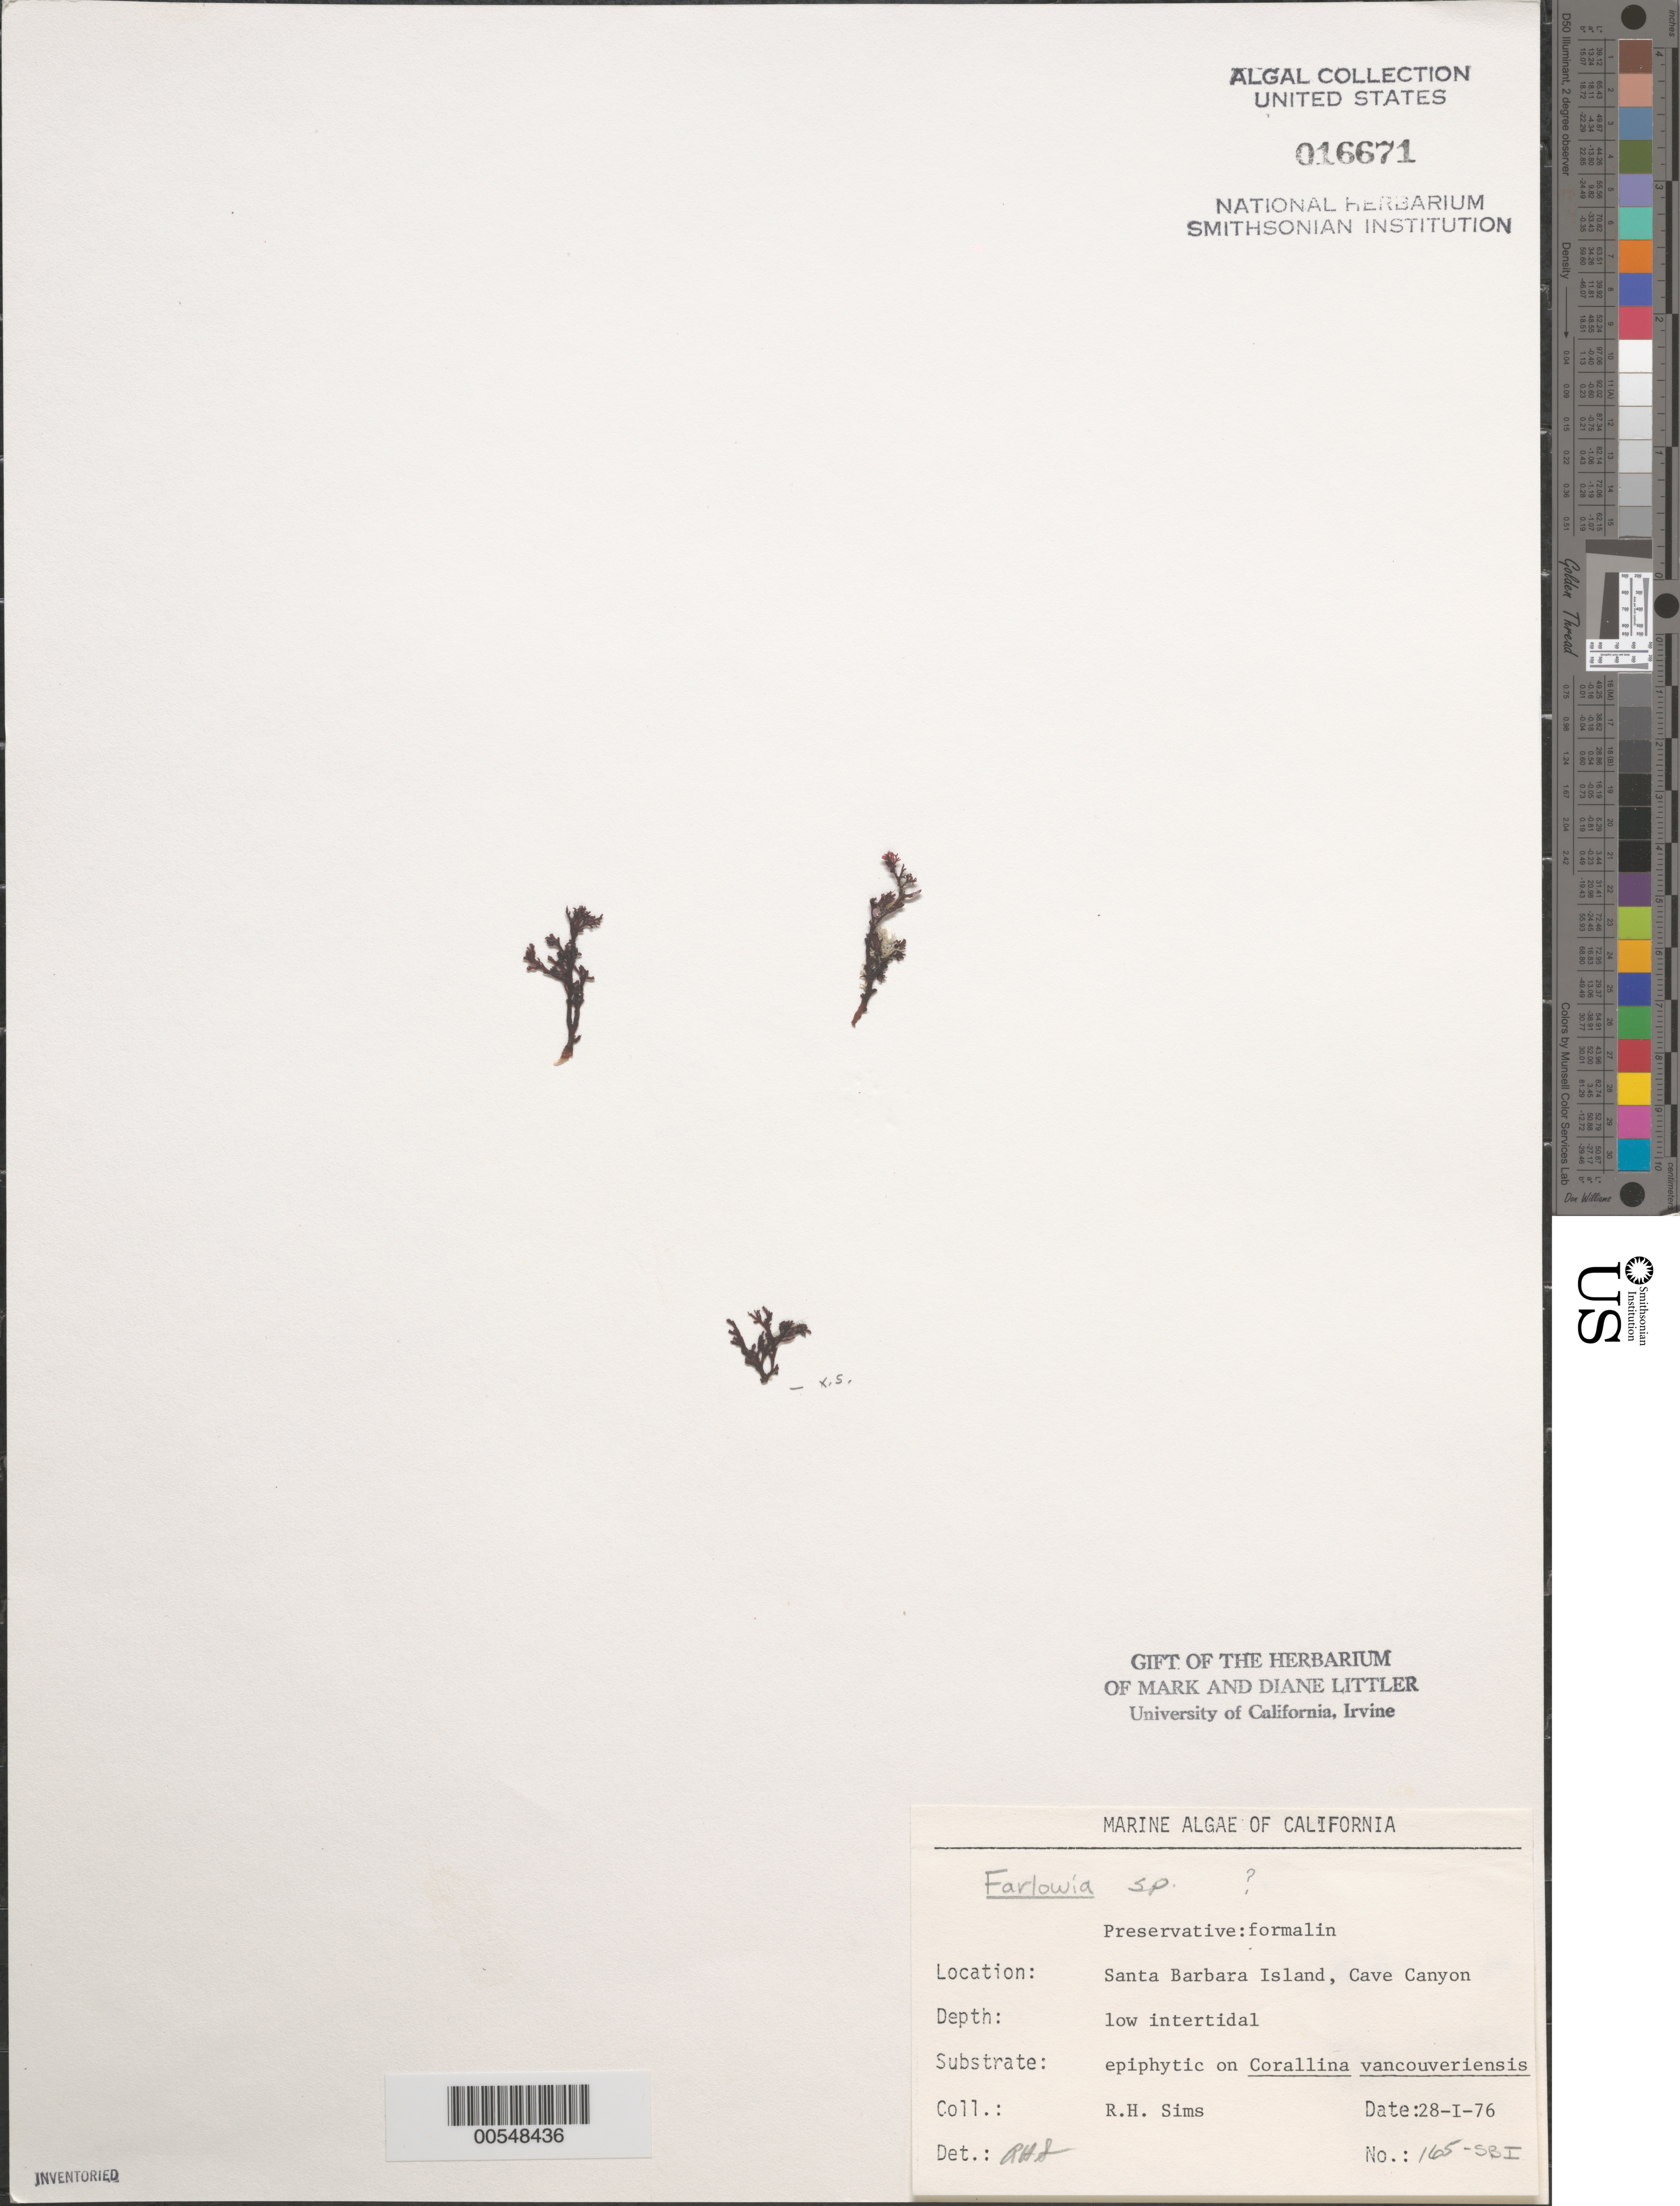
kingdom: Plantae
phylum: Rhodophyta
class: Florideophyceae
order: Gigartinales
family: Dumontiaceae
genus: Farlowia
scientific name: Farlowia sp.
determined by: Sims, Robert H.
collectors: R. H. Sims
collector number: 165-sbi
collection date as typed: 28 Jan 1976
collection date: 1976-01-28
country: United States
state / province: California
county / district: Santa Barbara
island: Santa Barbara Island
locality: Cave Canyon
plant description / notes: BLM-SOCALBIGHT Rocky Intertidal Survey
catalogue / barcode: US 16671